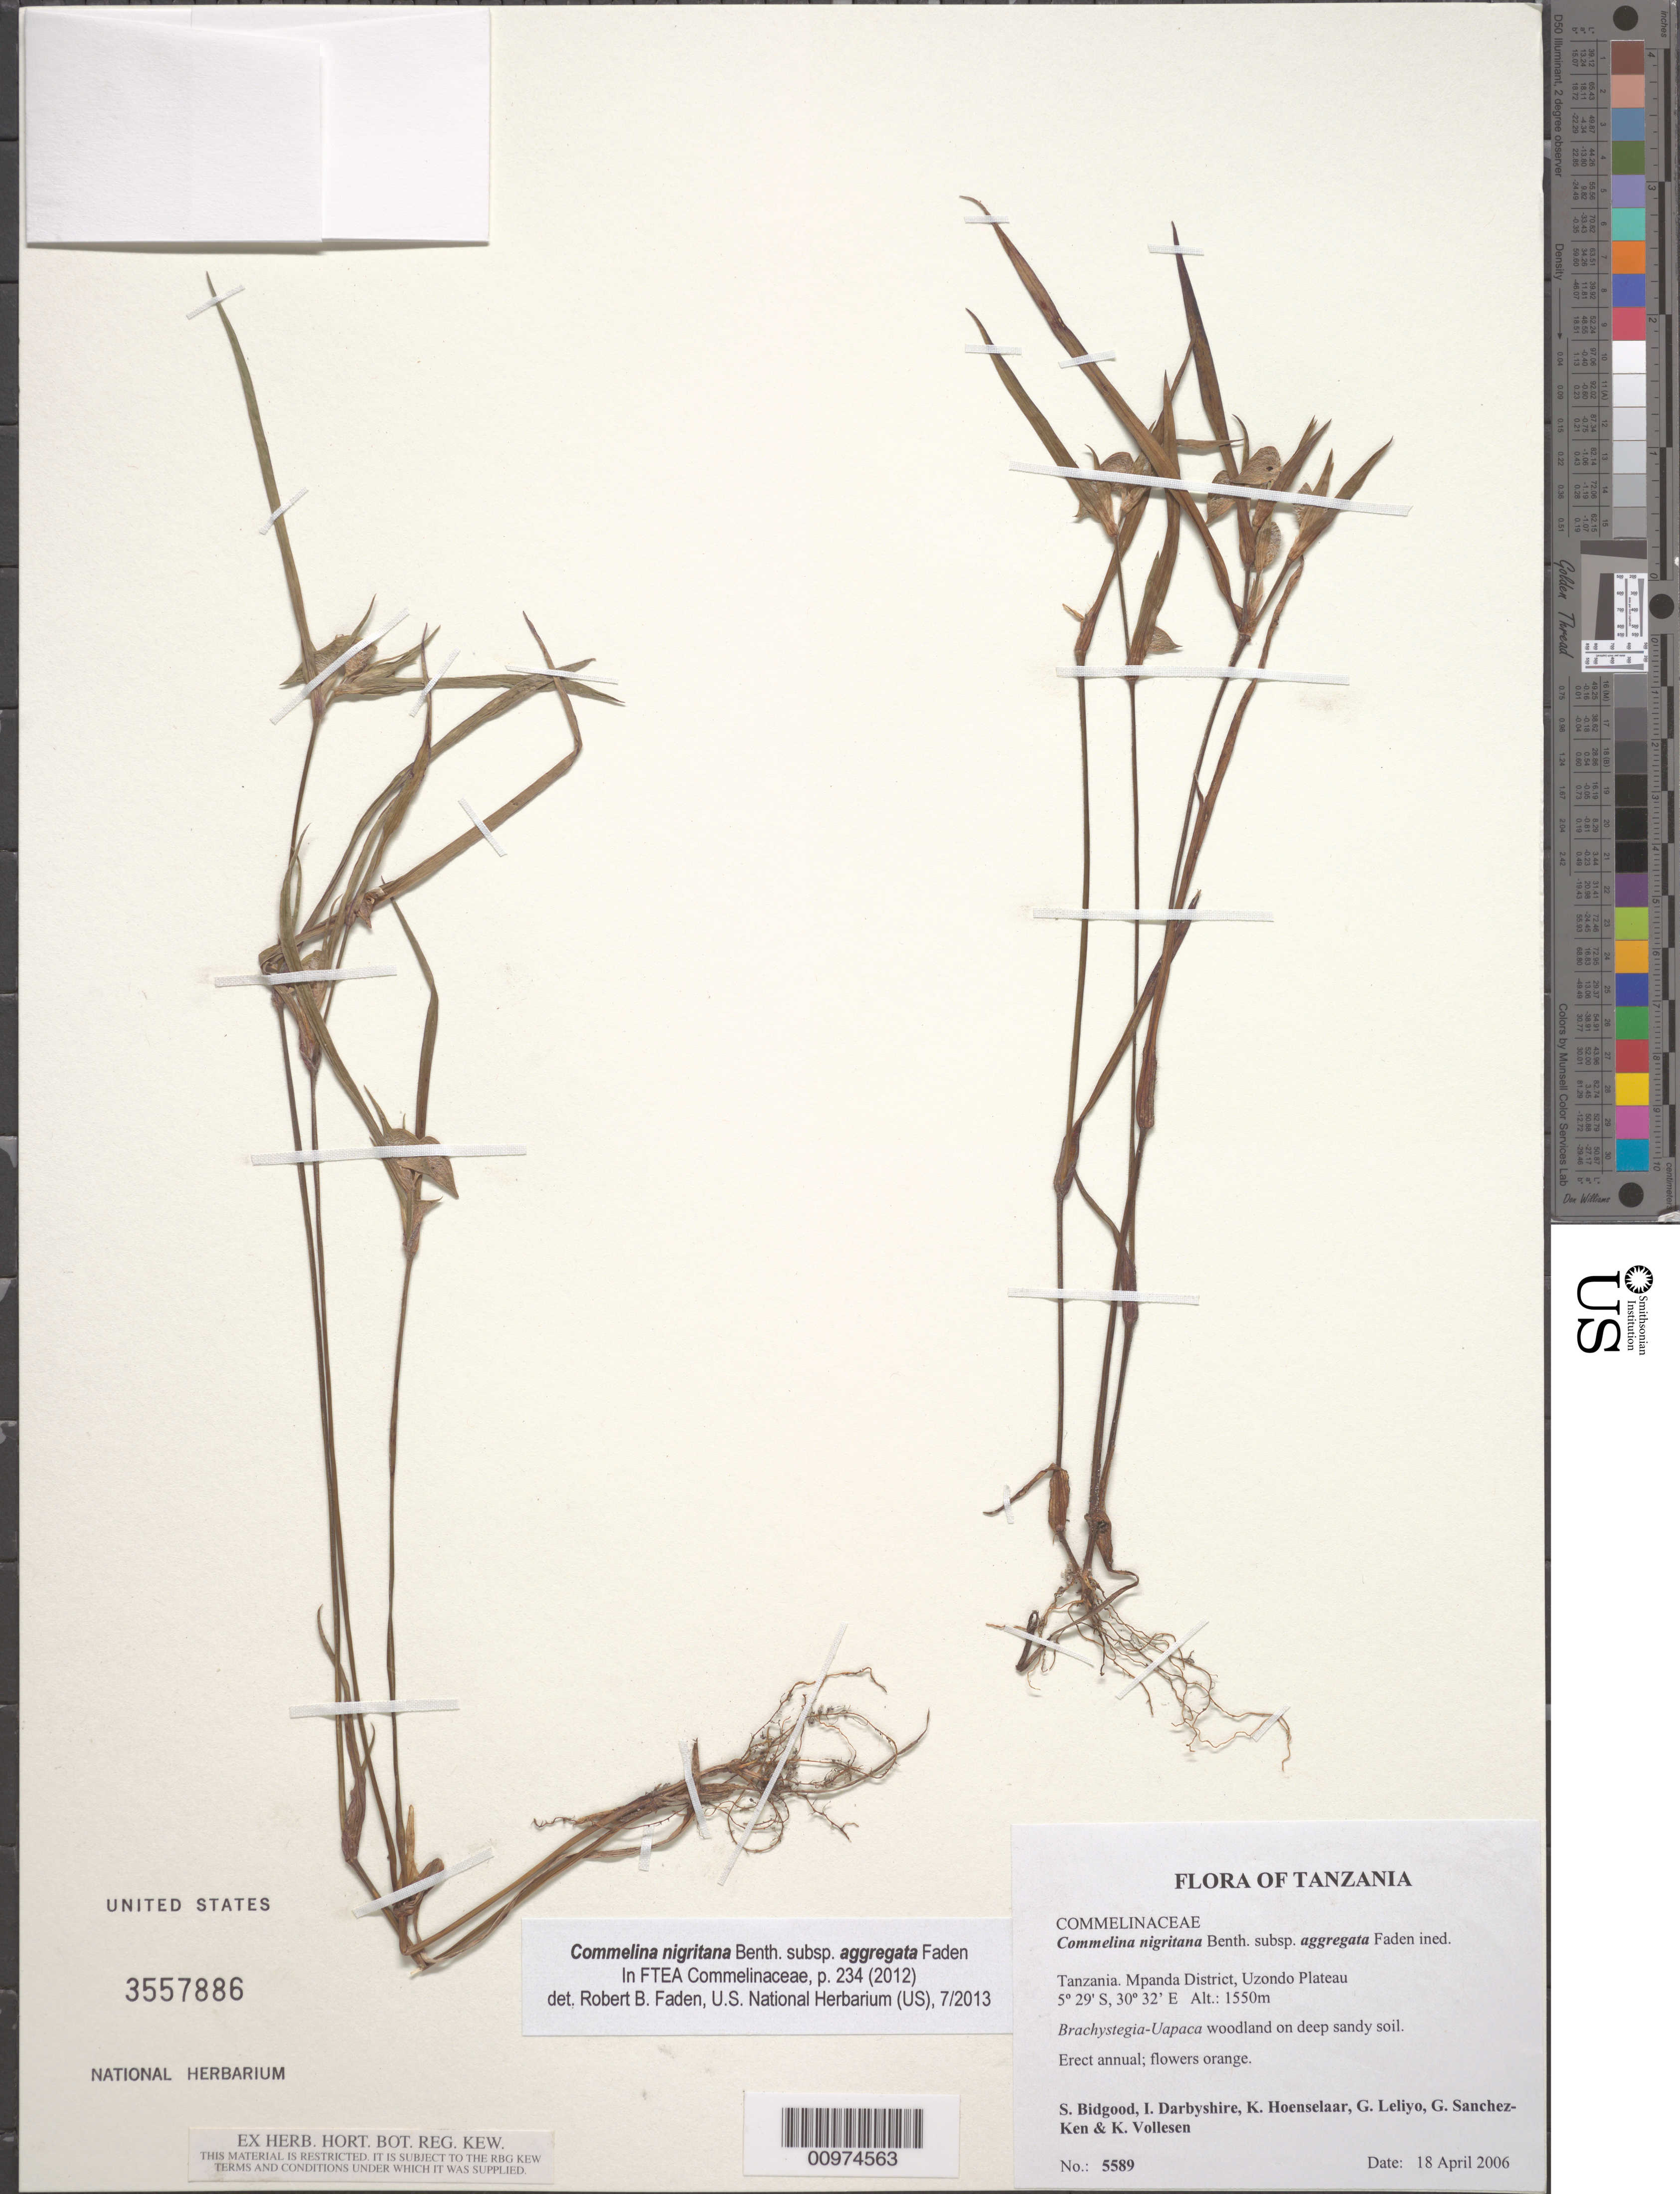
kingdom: Plantae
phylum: Tracheophyta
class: Liliopsida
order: Commelinales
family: Commelinaceae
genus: Commelina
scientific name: Commelina nigritana subsp. aggregata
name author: Faden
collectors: S. Bidgood et al.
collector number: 5589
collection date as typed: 18 Apr 2006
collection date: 2006-04-18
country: Tanzania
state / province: Rukwa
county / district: Mpanda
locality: Uzondo Plateau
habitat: Brachystegia-Uapaca woodland on deep sandy soil.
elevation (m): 1550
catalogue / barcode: US 3557886